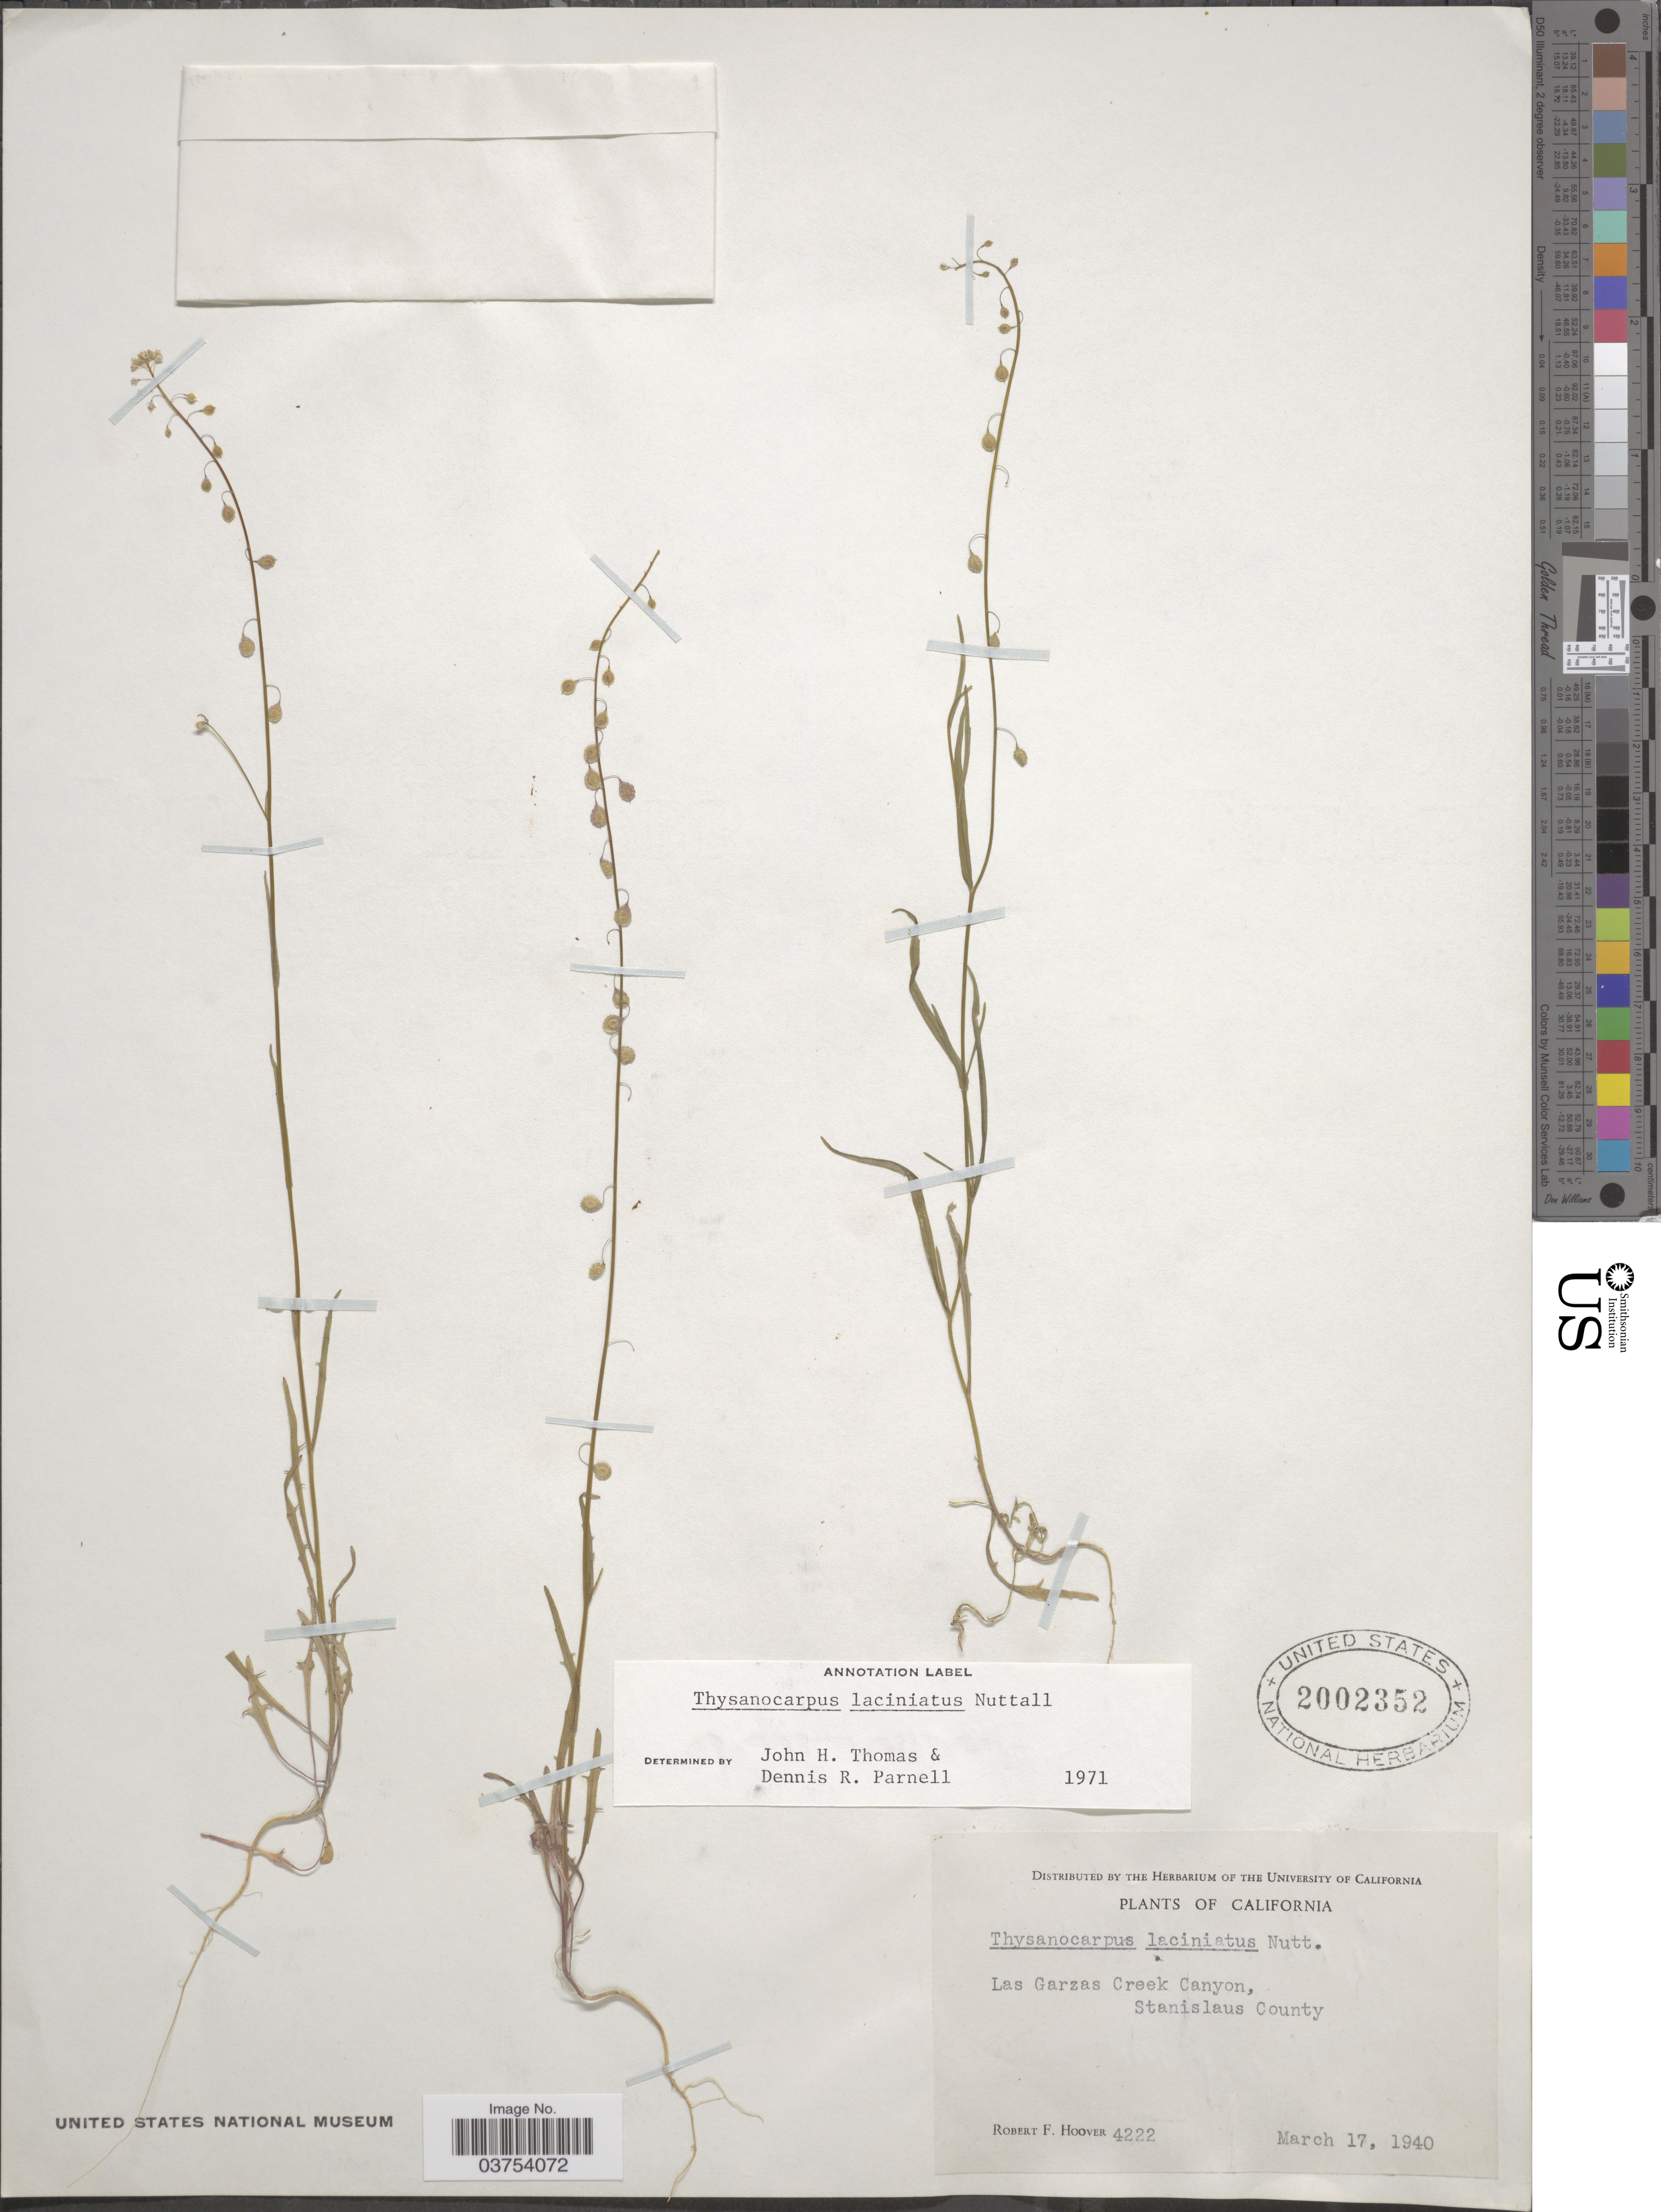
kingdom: Plantae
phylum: Tracheophyta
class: Magnoliopsida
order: Brassicales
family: Brassicaceae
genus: Thysanocarpus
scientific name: Thysanocarpus laciniatus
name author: Nutt. in Torr. & A. Gray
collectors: R. F. Hoover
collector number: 4222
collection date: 1940-03-17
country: United States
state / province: California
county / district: Stanislaus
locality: Las Garzas Creek Canyon, Stanislaus County.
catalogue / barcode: US 2002352